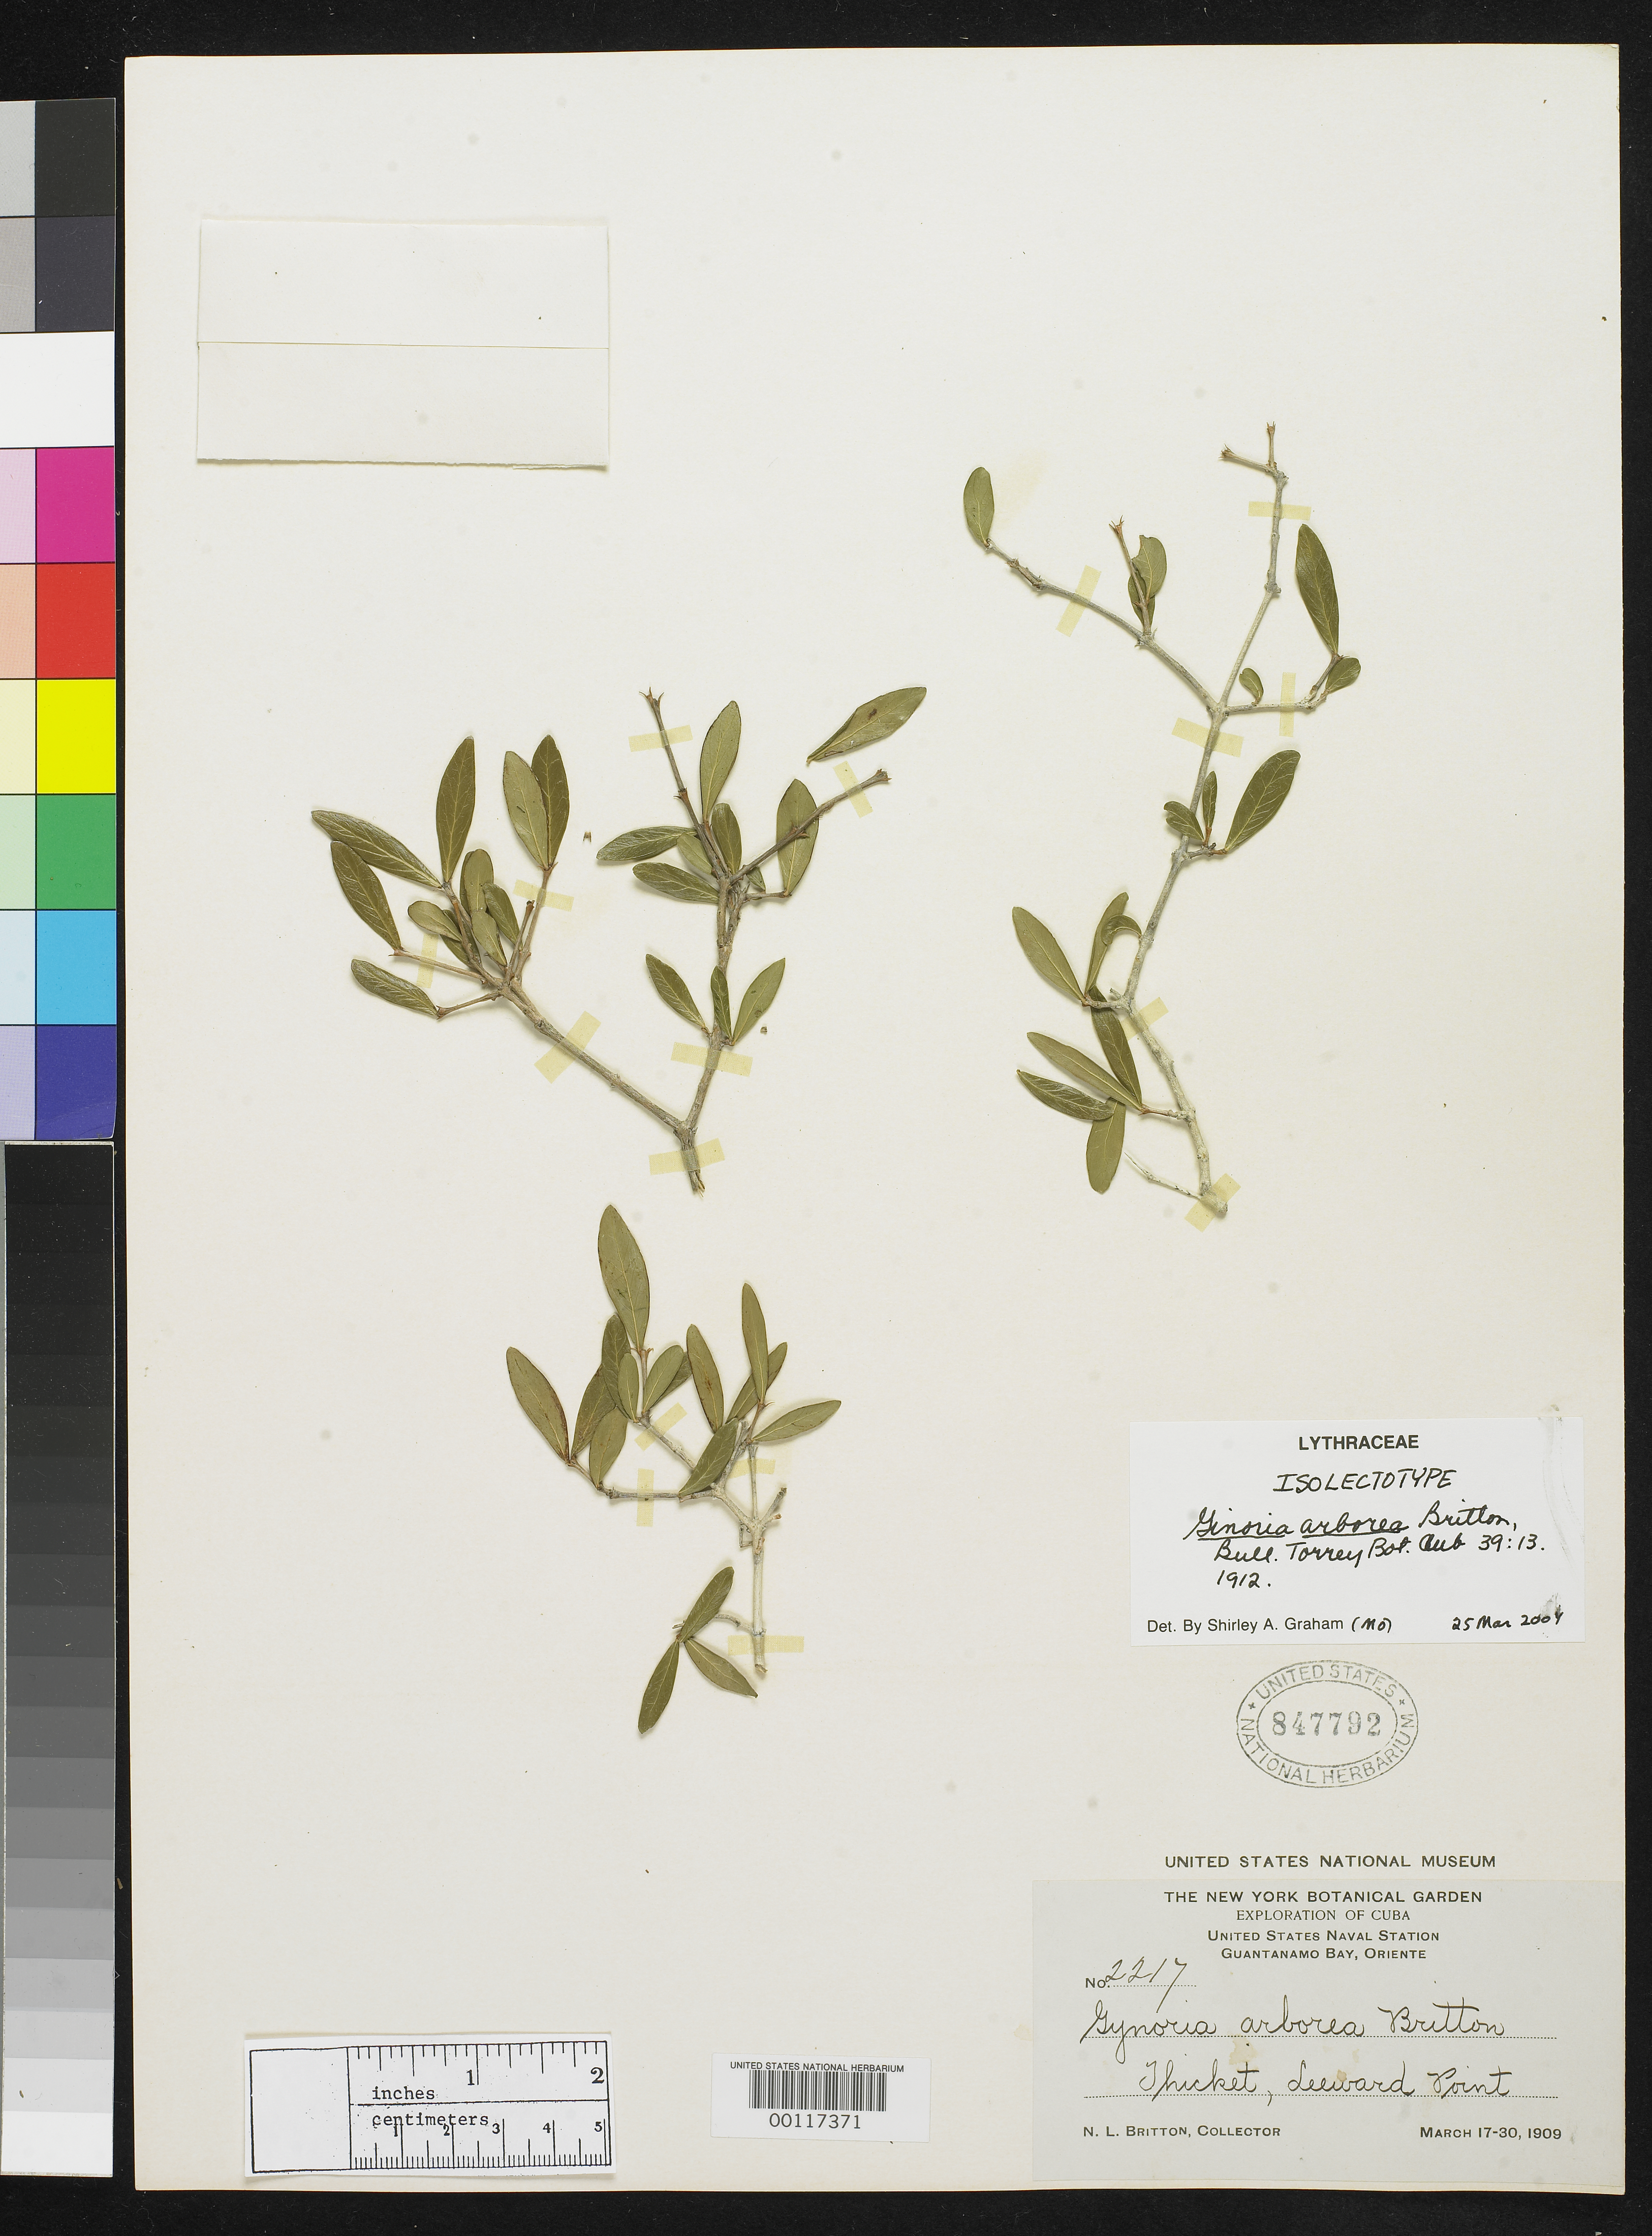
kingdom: Plantae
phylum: Tracheophyta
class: Magnoliopsida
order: Myrtales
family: Lythraceae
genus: Ginoria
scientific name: Ginoria arborea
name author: Britton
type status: Isotype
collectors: N. Britton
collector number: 2217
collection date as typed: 17 Mar 1909 to 30 Mar 1909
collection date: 1909-03-17/1909-03-30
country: Cuba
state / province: Oriente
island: Greater Antilles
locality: United States Naval Station, Guantanamo Bay, Oriente.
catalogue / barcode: US 847792